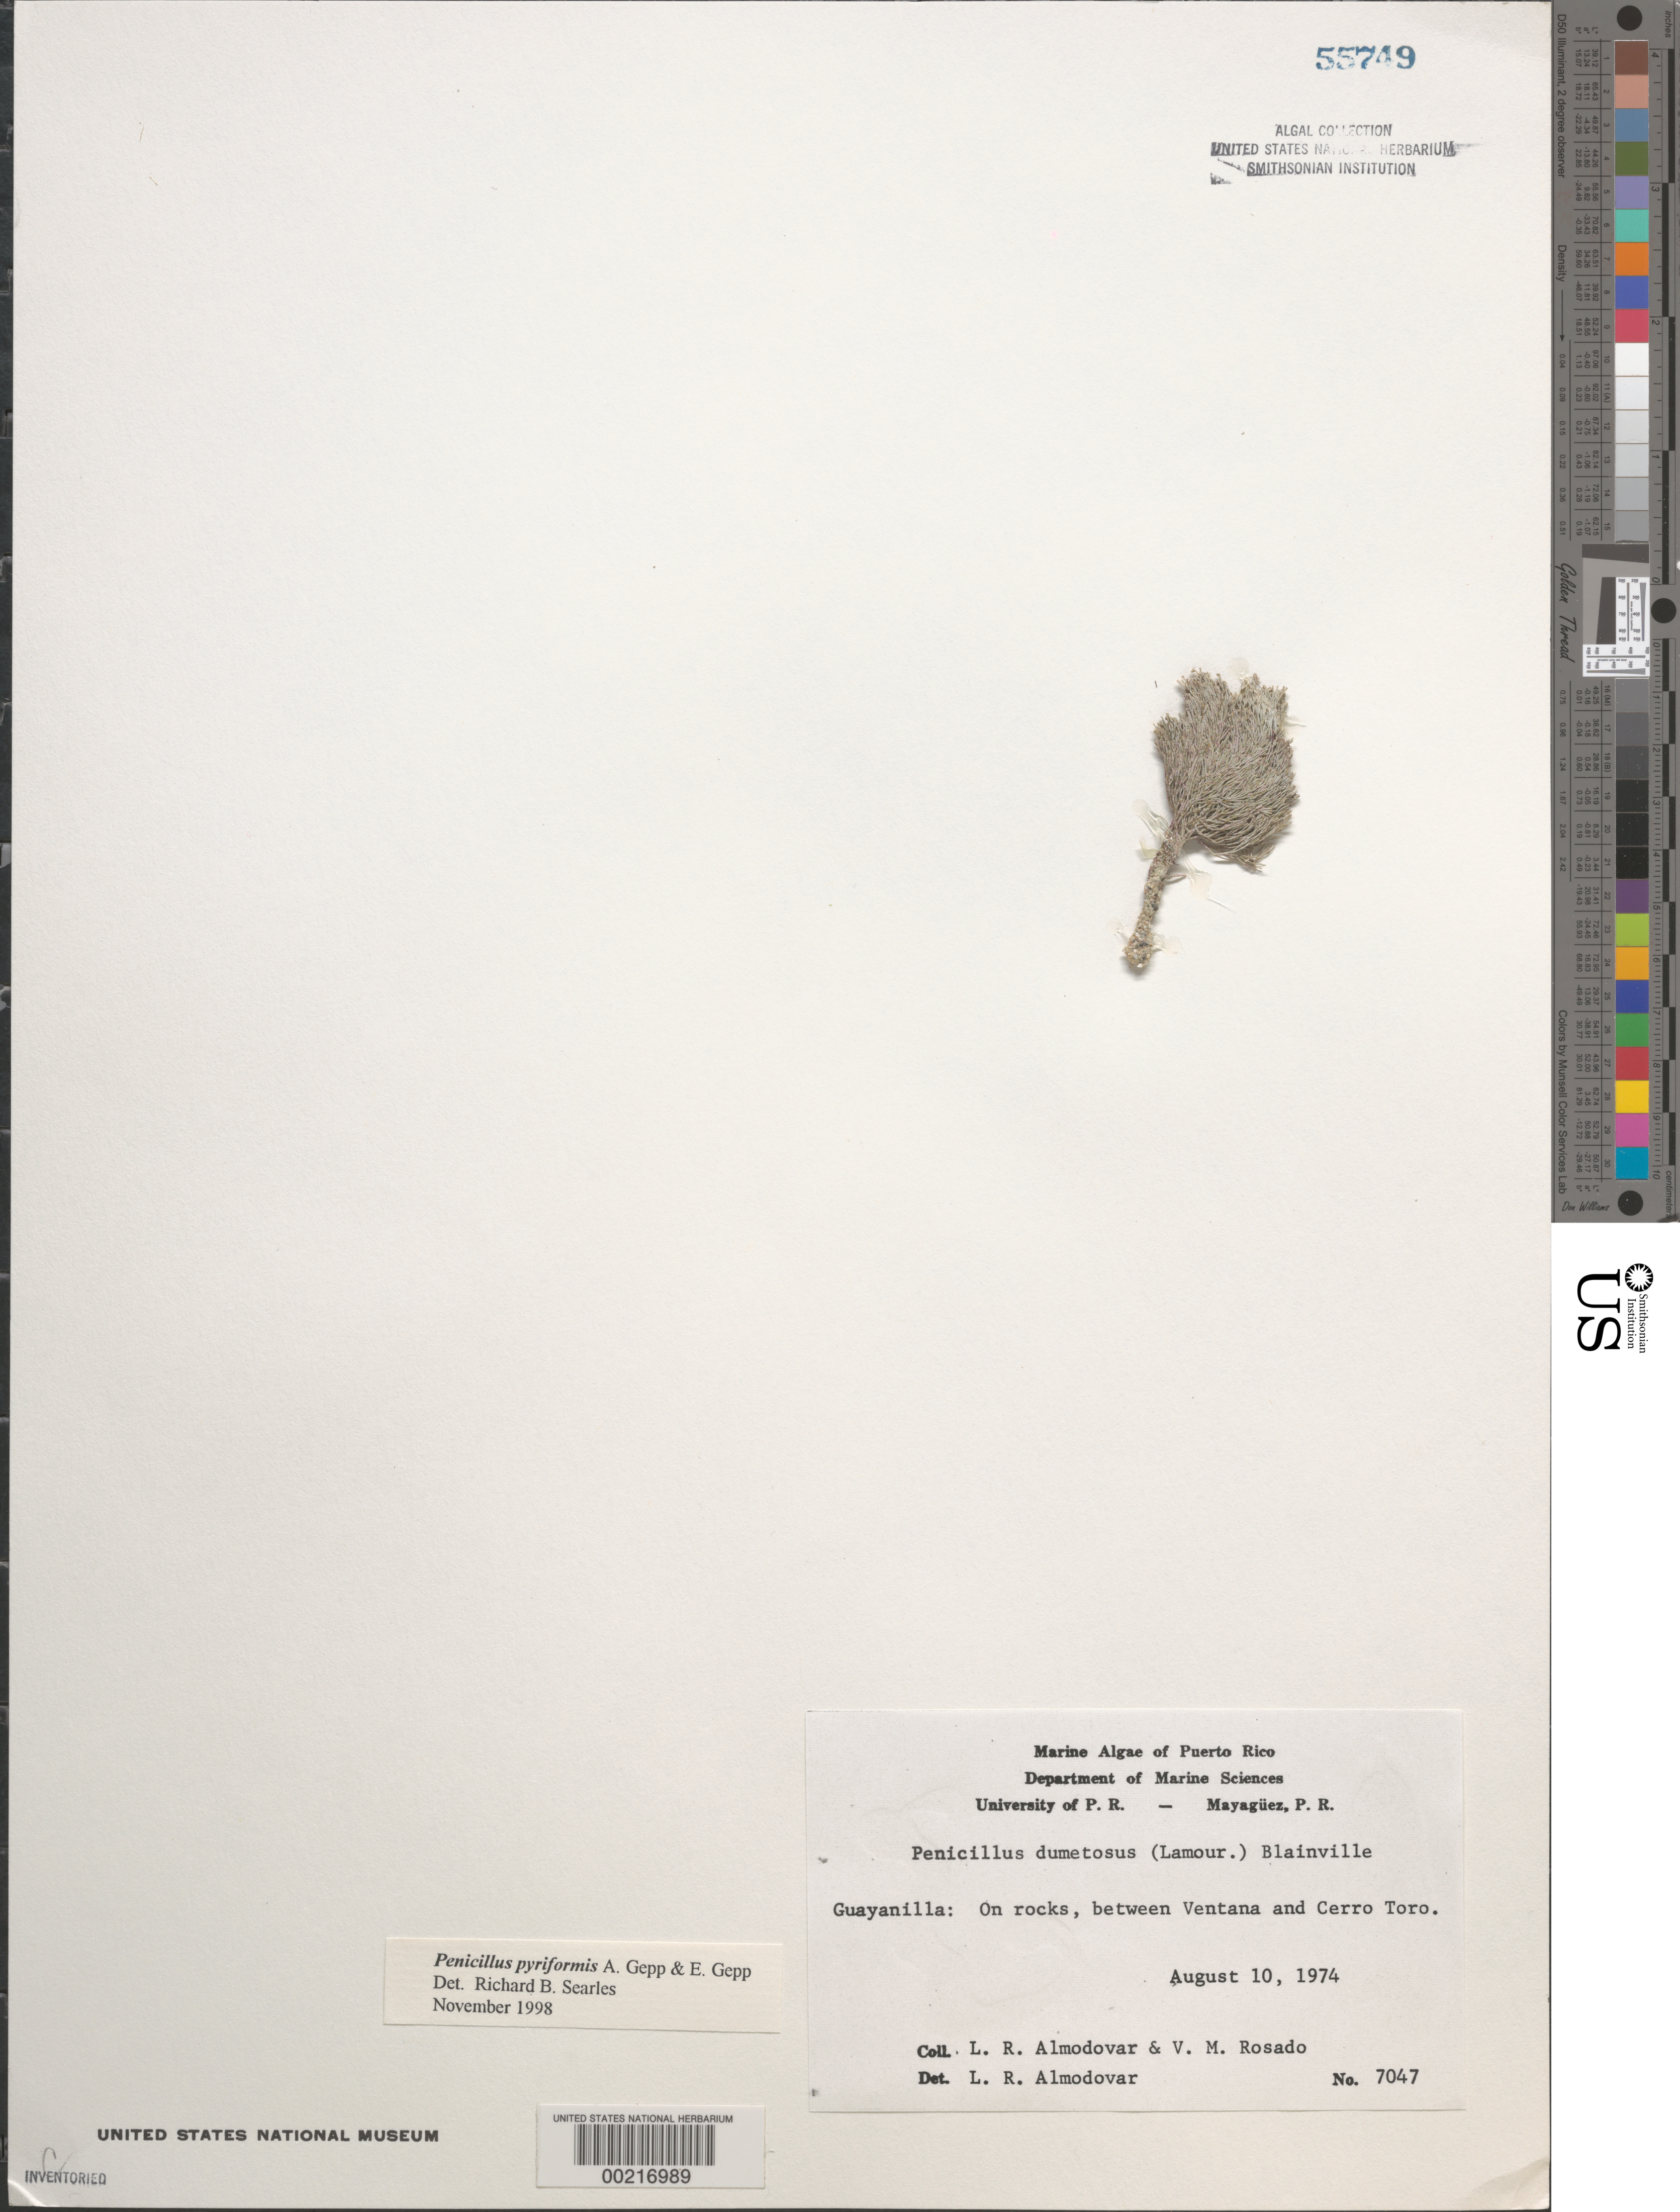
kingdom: Plantae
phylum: Chlorophyta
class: Ulvophyceae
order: Bryopsidales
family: Udoteaceae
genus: Penicillus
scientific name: Penicillus pyriformis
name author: A. Gepp & E. Gepp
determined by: Searles, R. B.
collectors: L. Almodovar & V. Rosado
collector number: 7047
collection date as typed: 10 Aug 1974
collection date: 1974-08-10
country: Puerto Rico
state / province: Guayanilla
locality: Between ventana and cerro toro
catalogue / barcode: US 55749